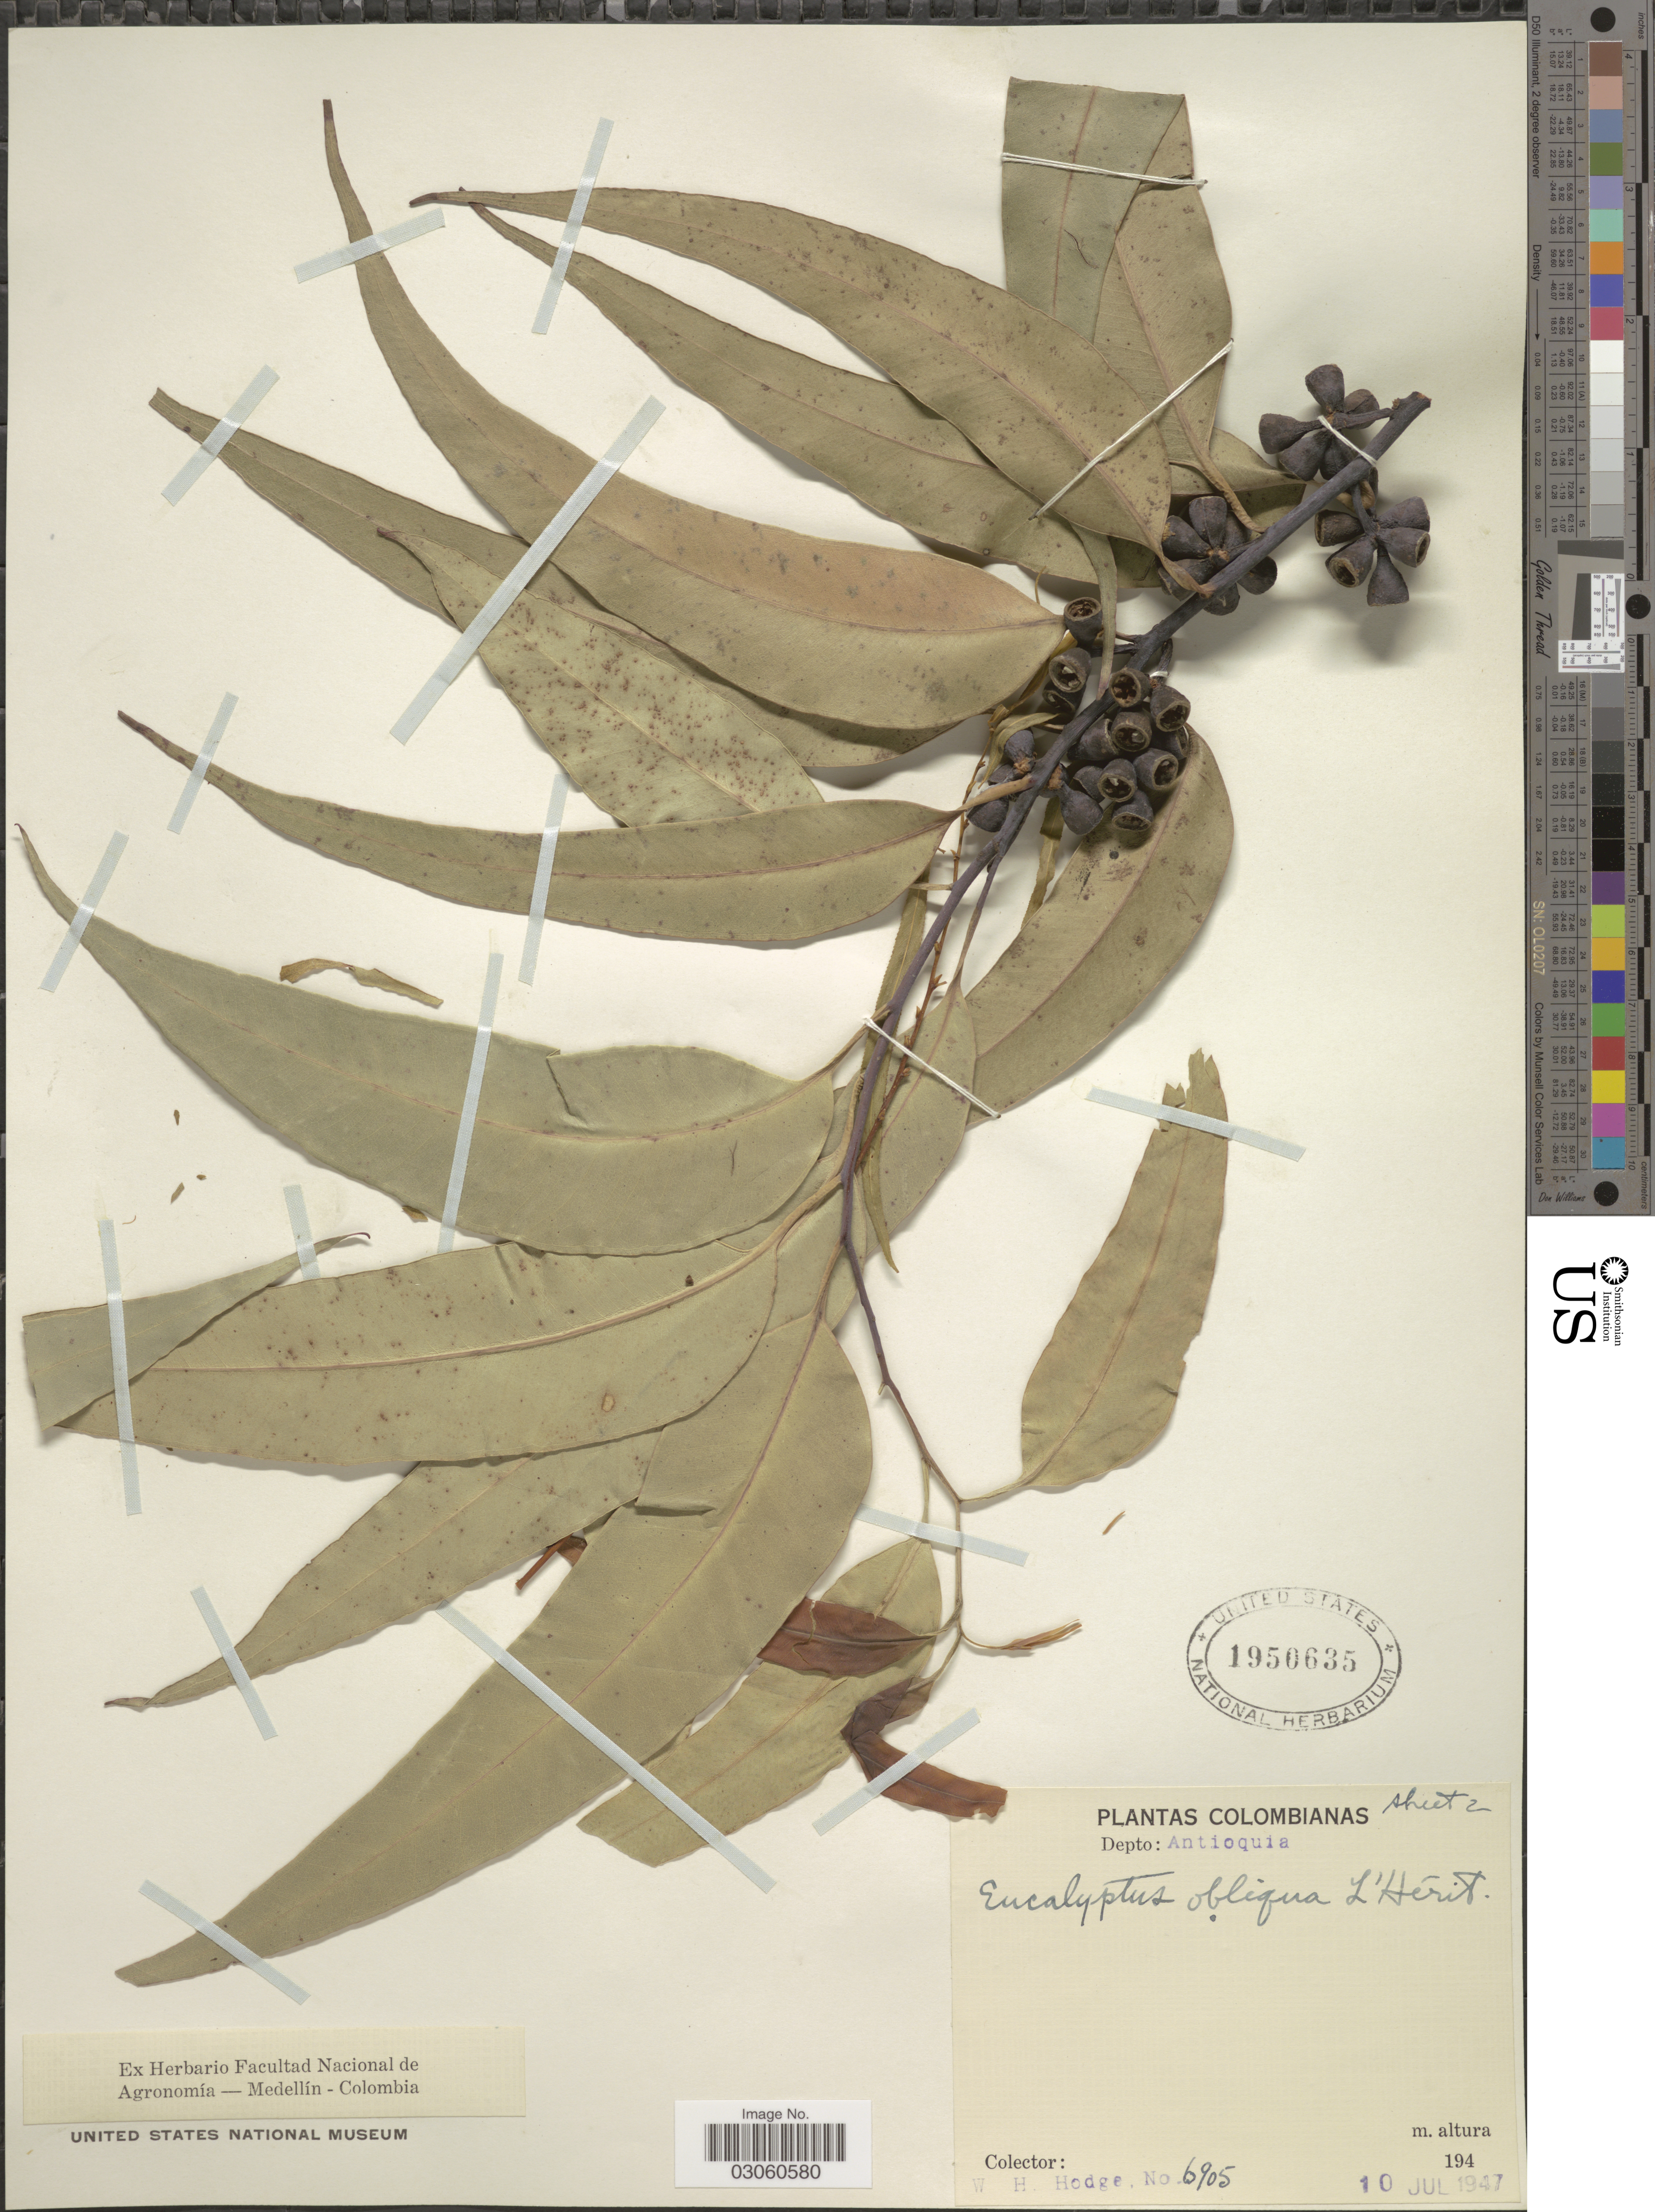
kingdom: Plantae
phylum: Tracheophyta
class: Magnoliopsida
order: Myrtales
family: Myrtaceae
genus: Eucalyptus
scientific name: Eucalyptus obliqua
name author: L'Hér.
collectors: W. Hodge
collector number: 6905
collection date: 1947-07-10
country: Colombia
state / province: Antioquia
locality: Depto: Antioquia.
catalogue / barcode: US 1950635